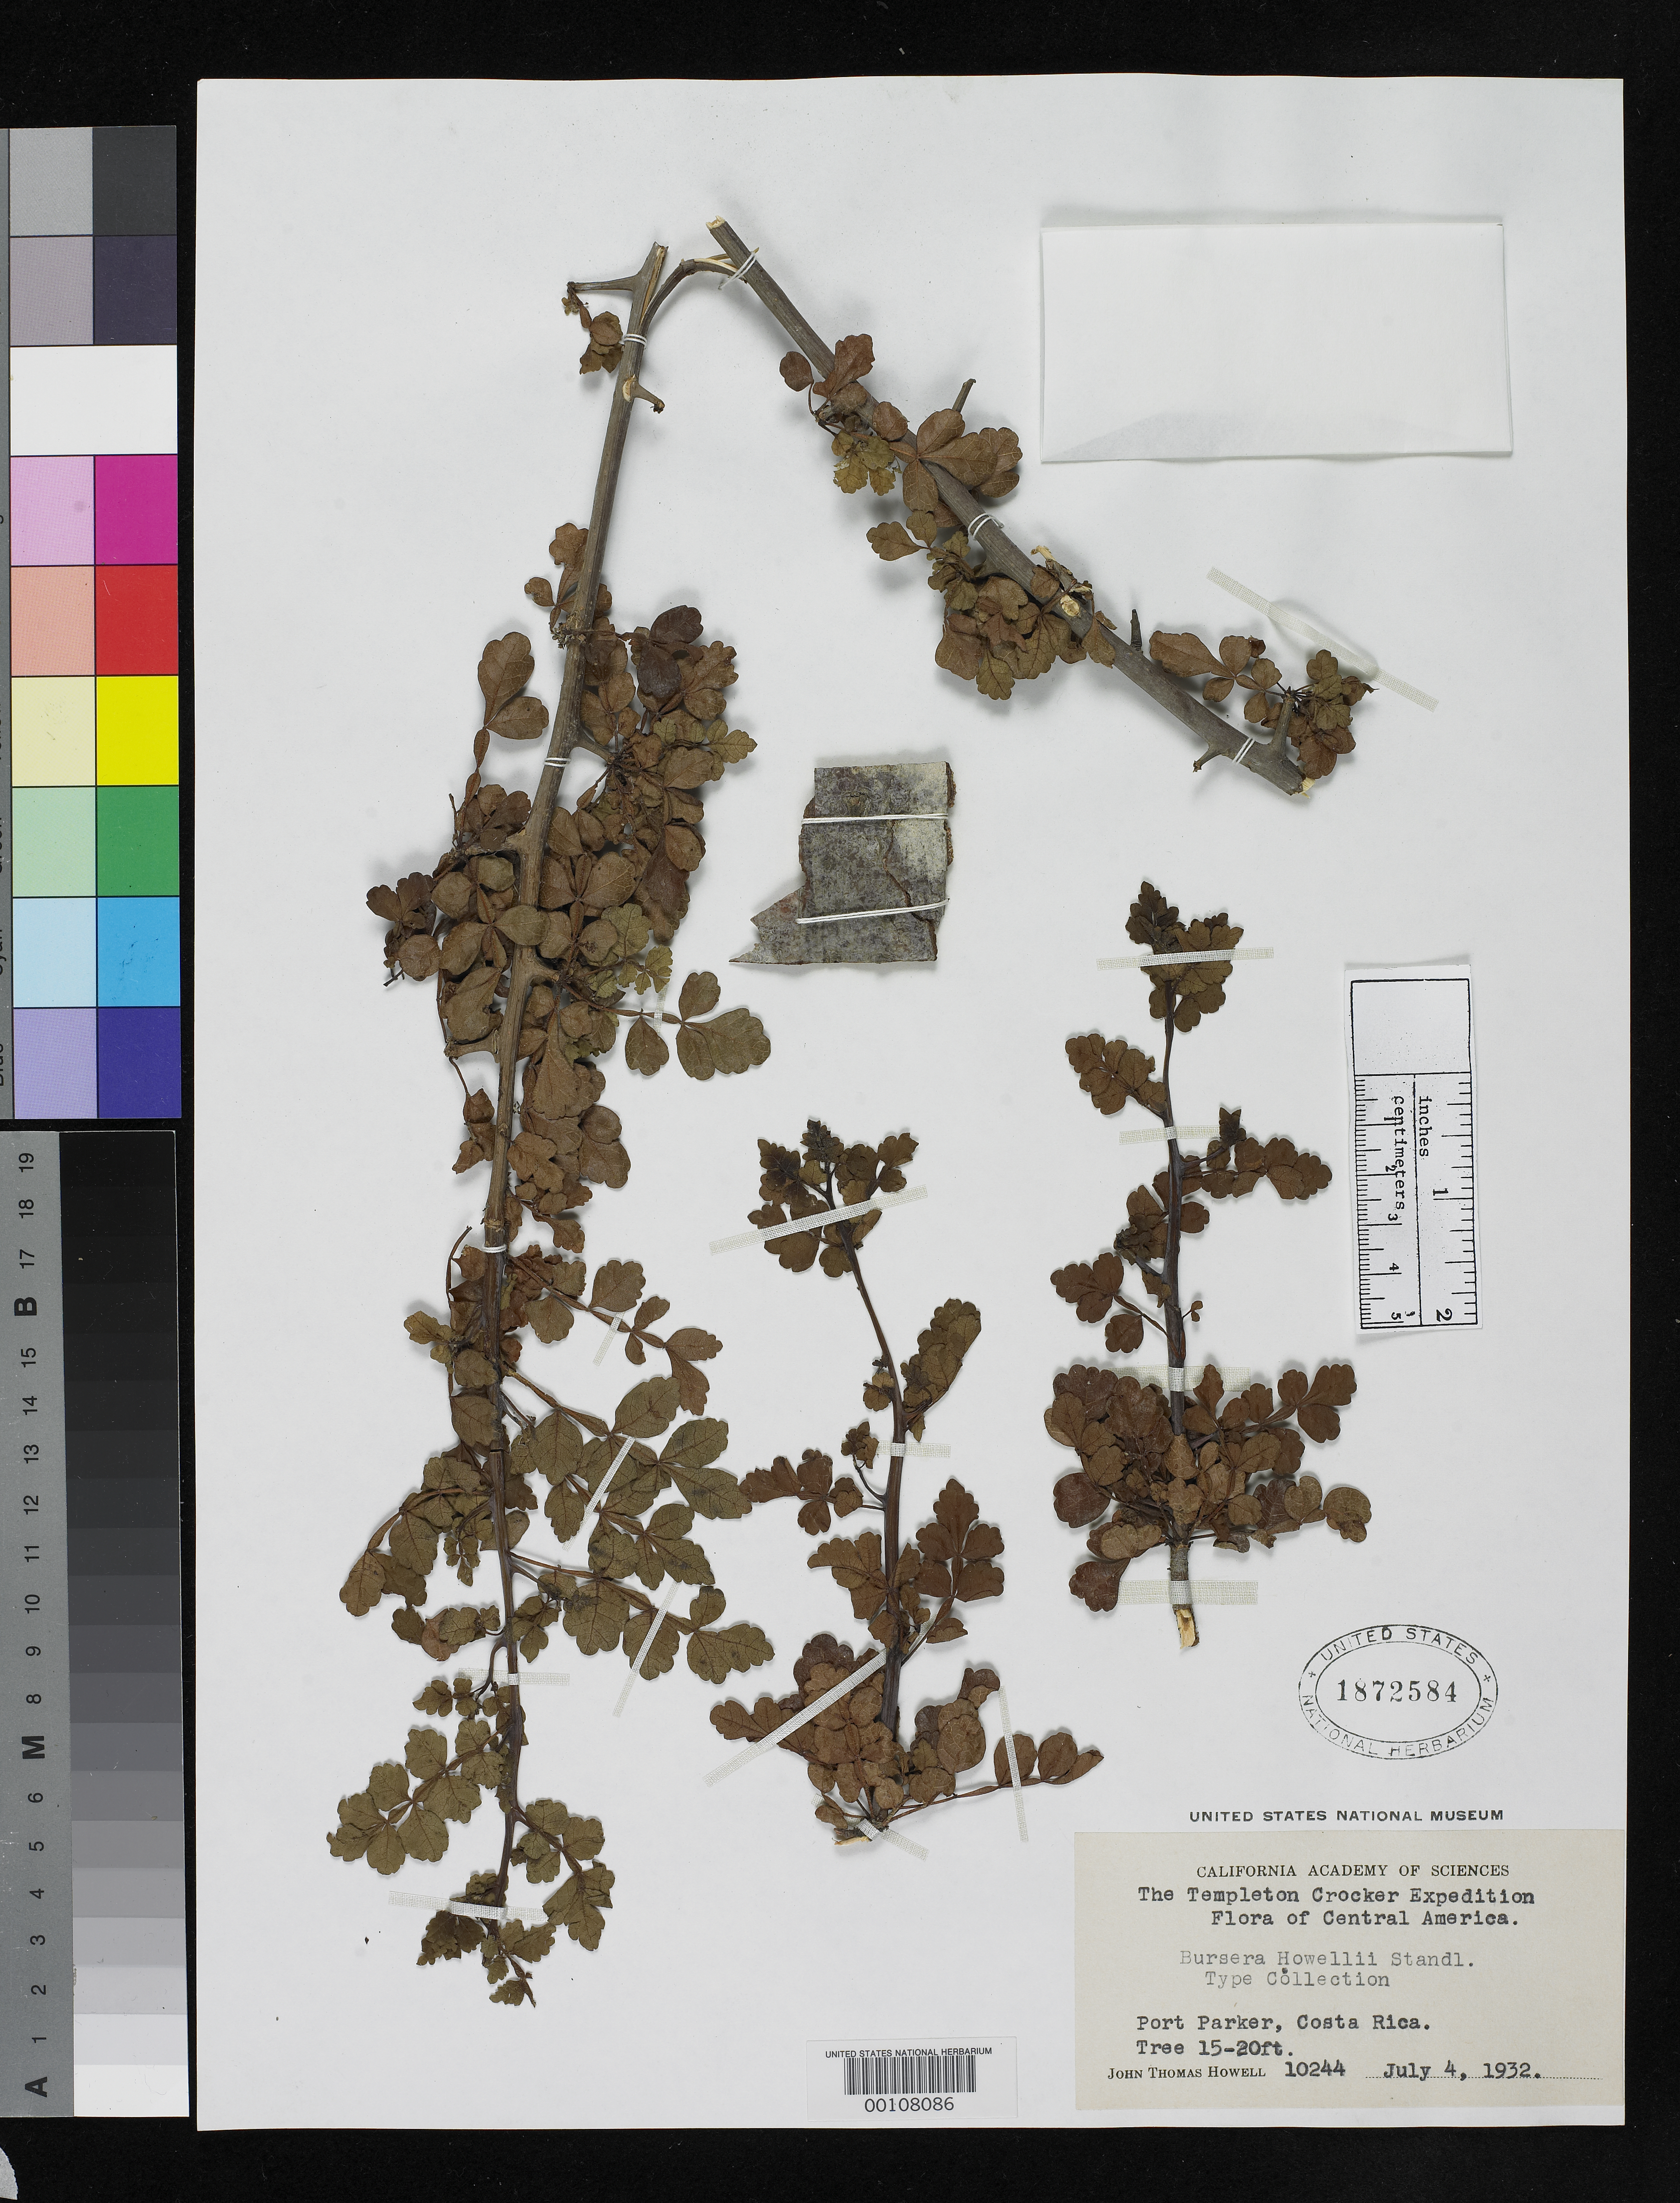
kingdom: Plantae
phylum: Tracheophyta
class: Magnoliopsida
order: Sapindales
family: Burseraceae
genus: Bursera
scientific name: Bursera howellii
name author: Standl.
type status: Isotype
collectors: J. T. Howell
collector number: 10244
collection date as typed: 04 Jul 1932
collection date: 1932-07-04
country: Costa Rica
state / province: Guanacaste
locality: Port Parker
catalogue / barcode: US 1872584